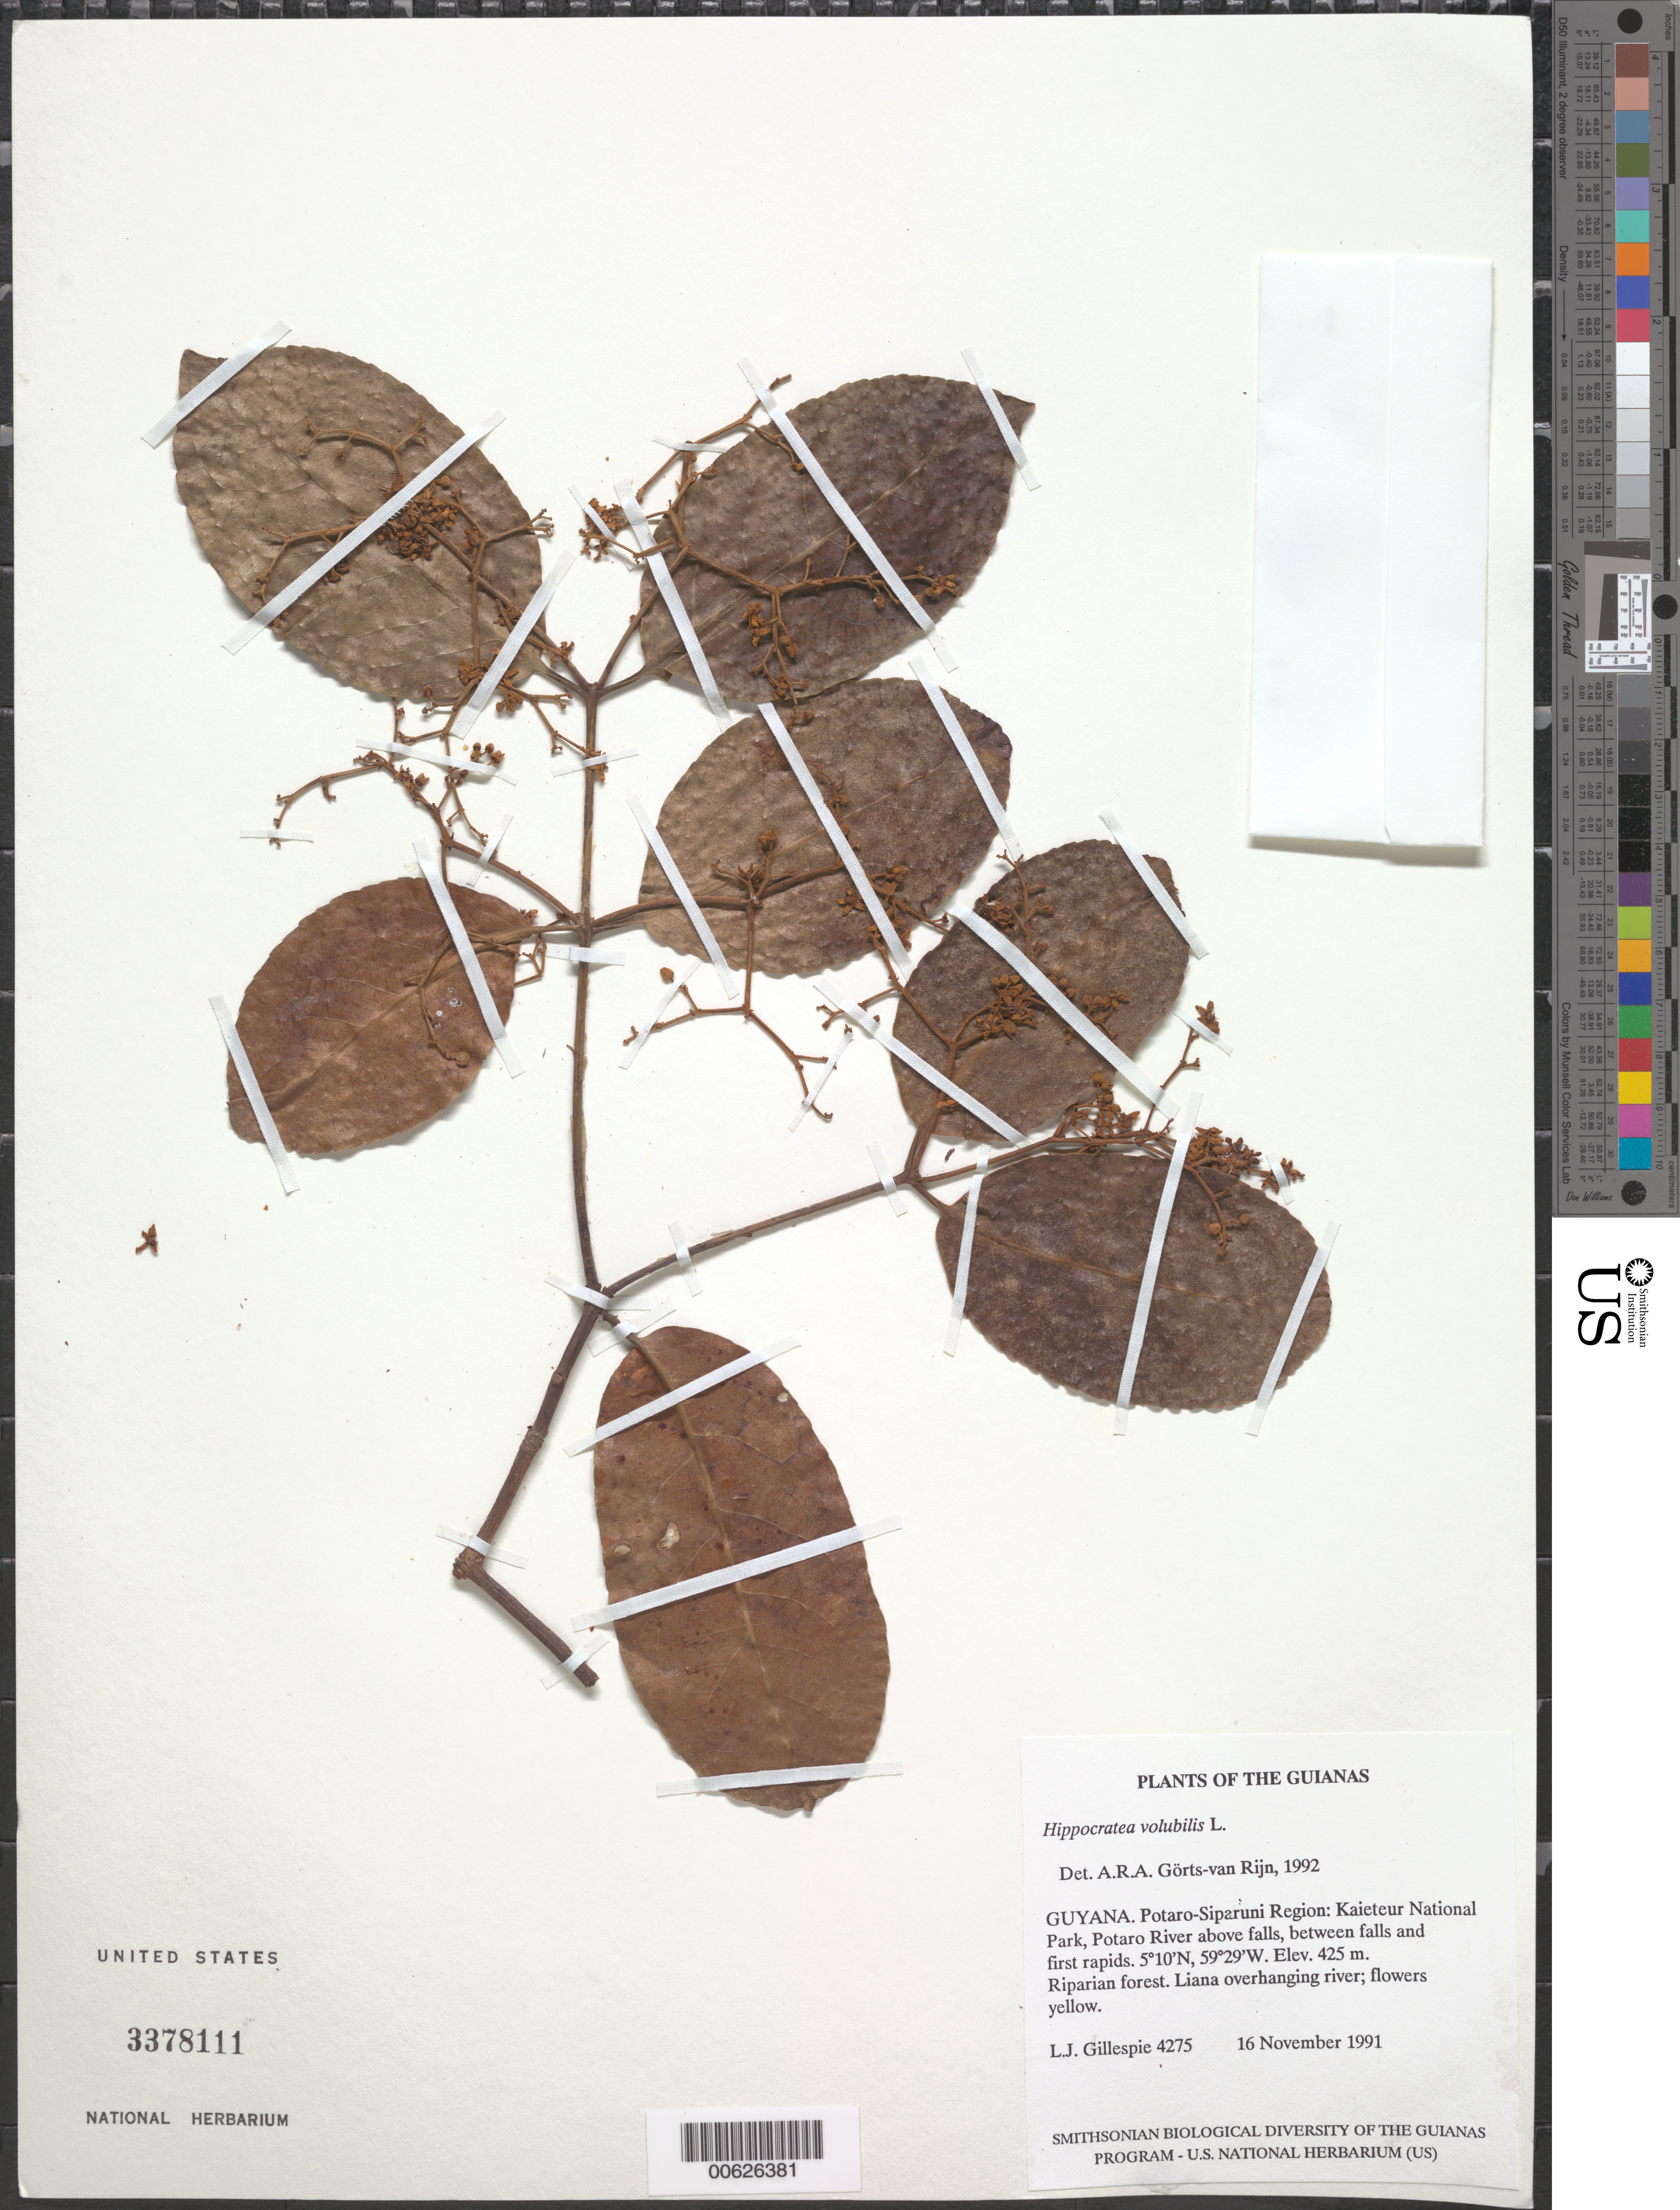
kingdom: Plantae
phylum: Tracheophyta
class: Magnoliopsida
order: Celastrales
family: Celastraceae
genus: Hippocratea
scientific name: Hippocratea volubilis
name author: L.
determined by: Görts-van Rijn, A. R. A.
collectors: L. J. Gillespie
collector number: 4275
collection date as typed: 16 November 1991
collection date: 1991-11-16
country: Guyana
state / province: Potaro-Siparuni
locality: Kaieteur National Park, Potaro River above falls, between falls and first rapids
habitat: Riparian forest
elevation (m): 425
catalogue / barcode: US 3378111